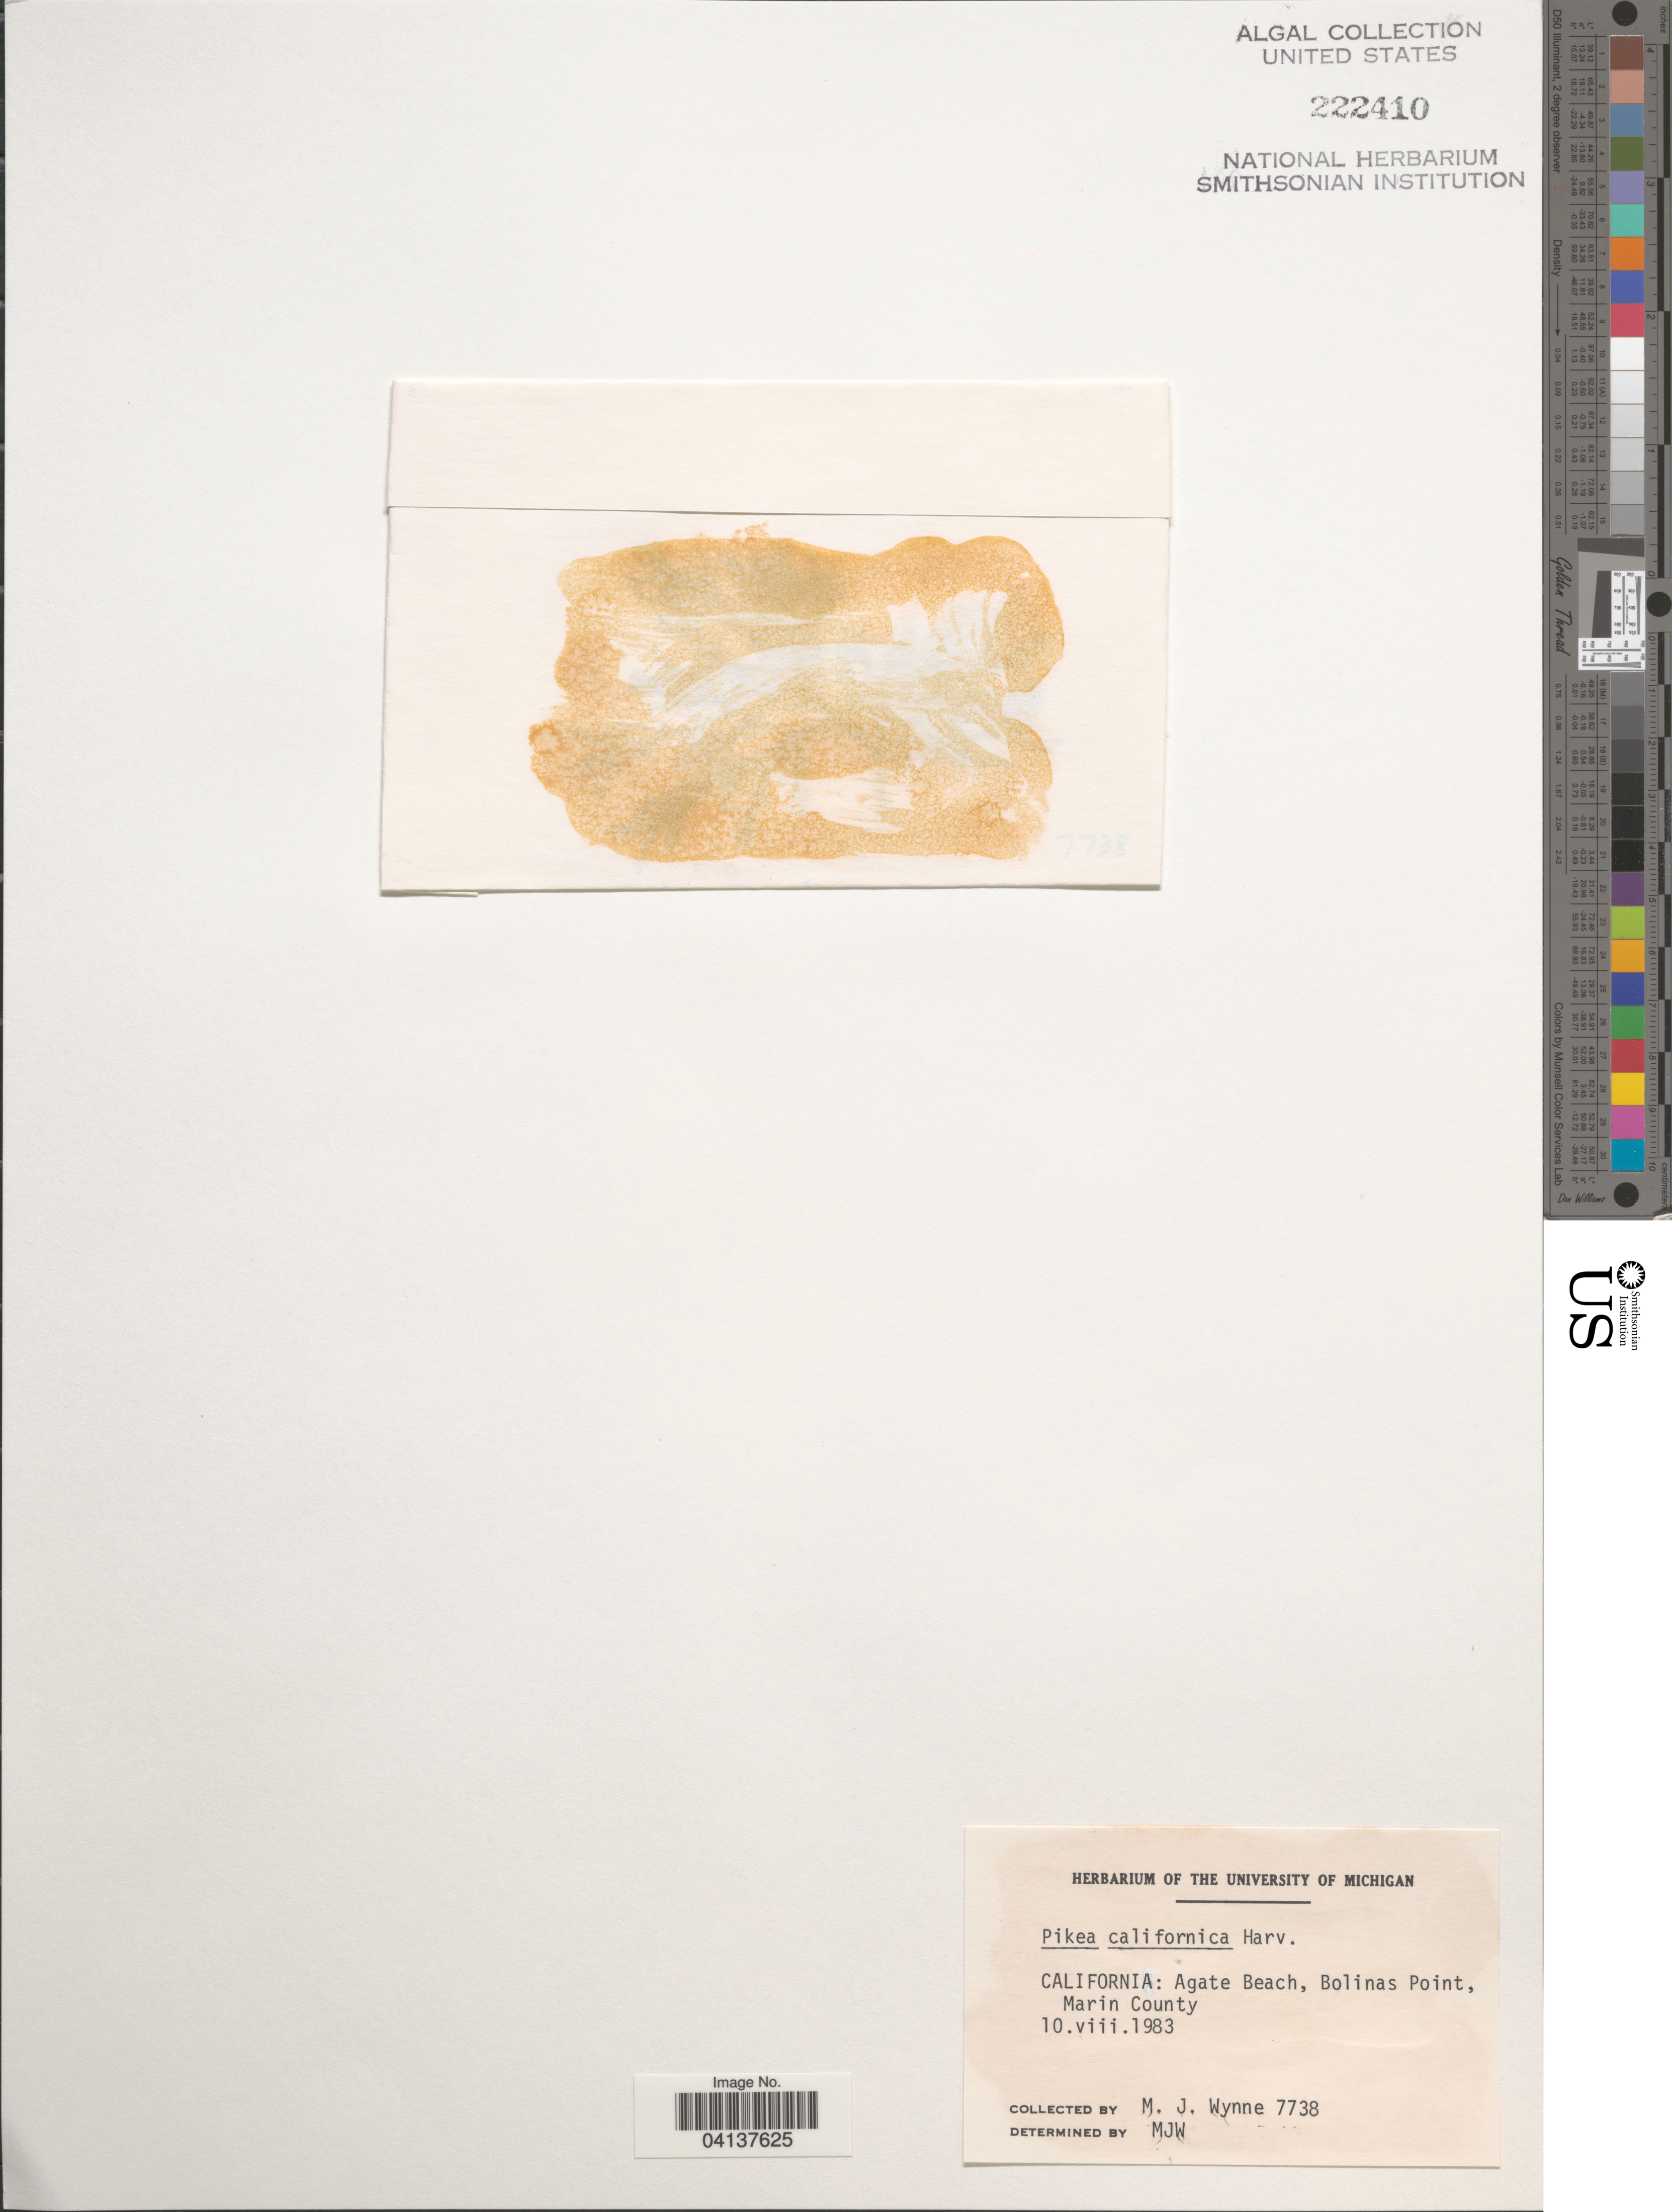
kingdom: Plantae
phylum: Rhodophyta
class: Florideophyceae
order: Gigartinales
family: Dumontiaceae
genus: Pikea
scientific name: Pikea californica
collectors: M.J. Wynne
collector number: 7738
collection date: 1983-08-10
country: United States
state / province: California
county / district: Marin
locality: Agate Beach, Bolinas Point, Marin County.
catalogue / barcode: US 222410